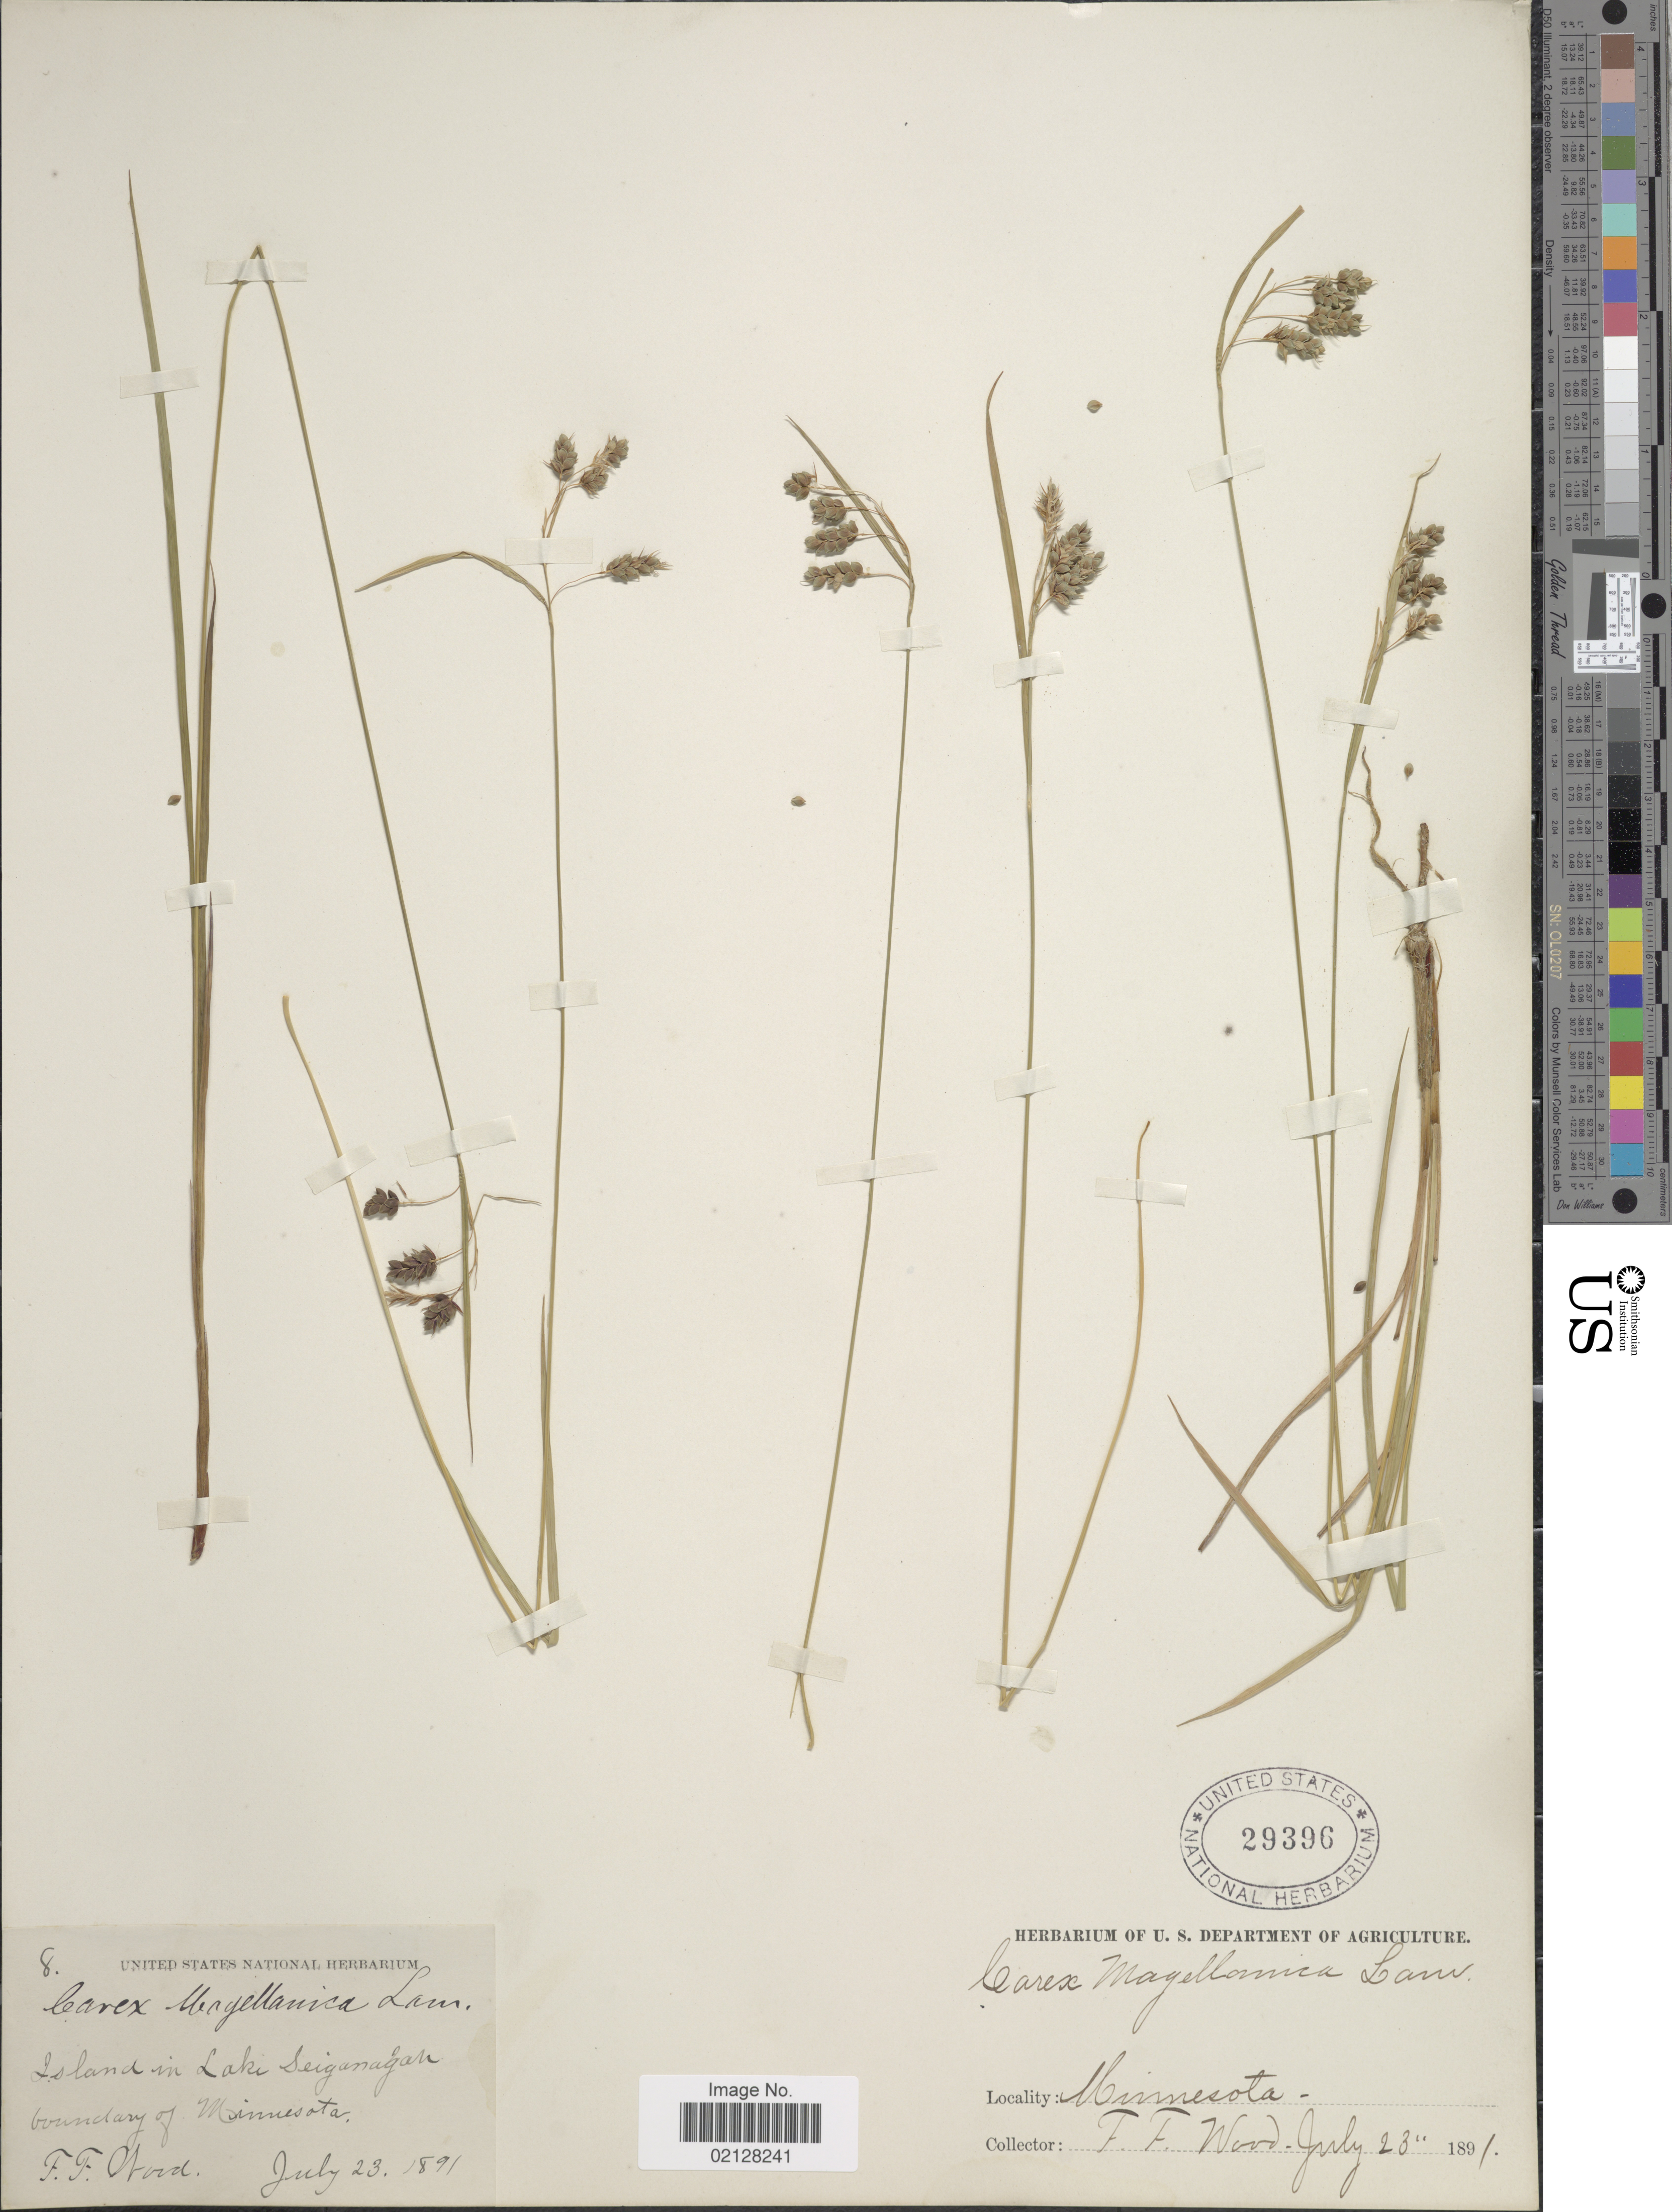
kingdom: Plantae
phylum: Tracheophyta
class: Liliopsida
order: Poales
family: Cyperaceae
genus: Carex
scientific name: Carex magellanica subsp. irrigua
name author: (Wahlenb.) Hiitonen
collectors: F. Wood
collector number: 8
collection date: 1891-07-23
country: United States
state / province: Minnesota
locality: Island in Lake Seiganagah, boundary of Minnesota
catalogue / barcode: US 29396